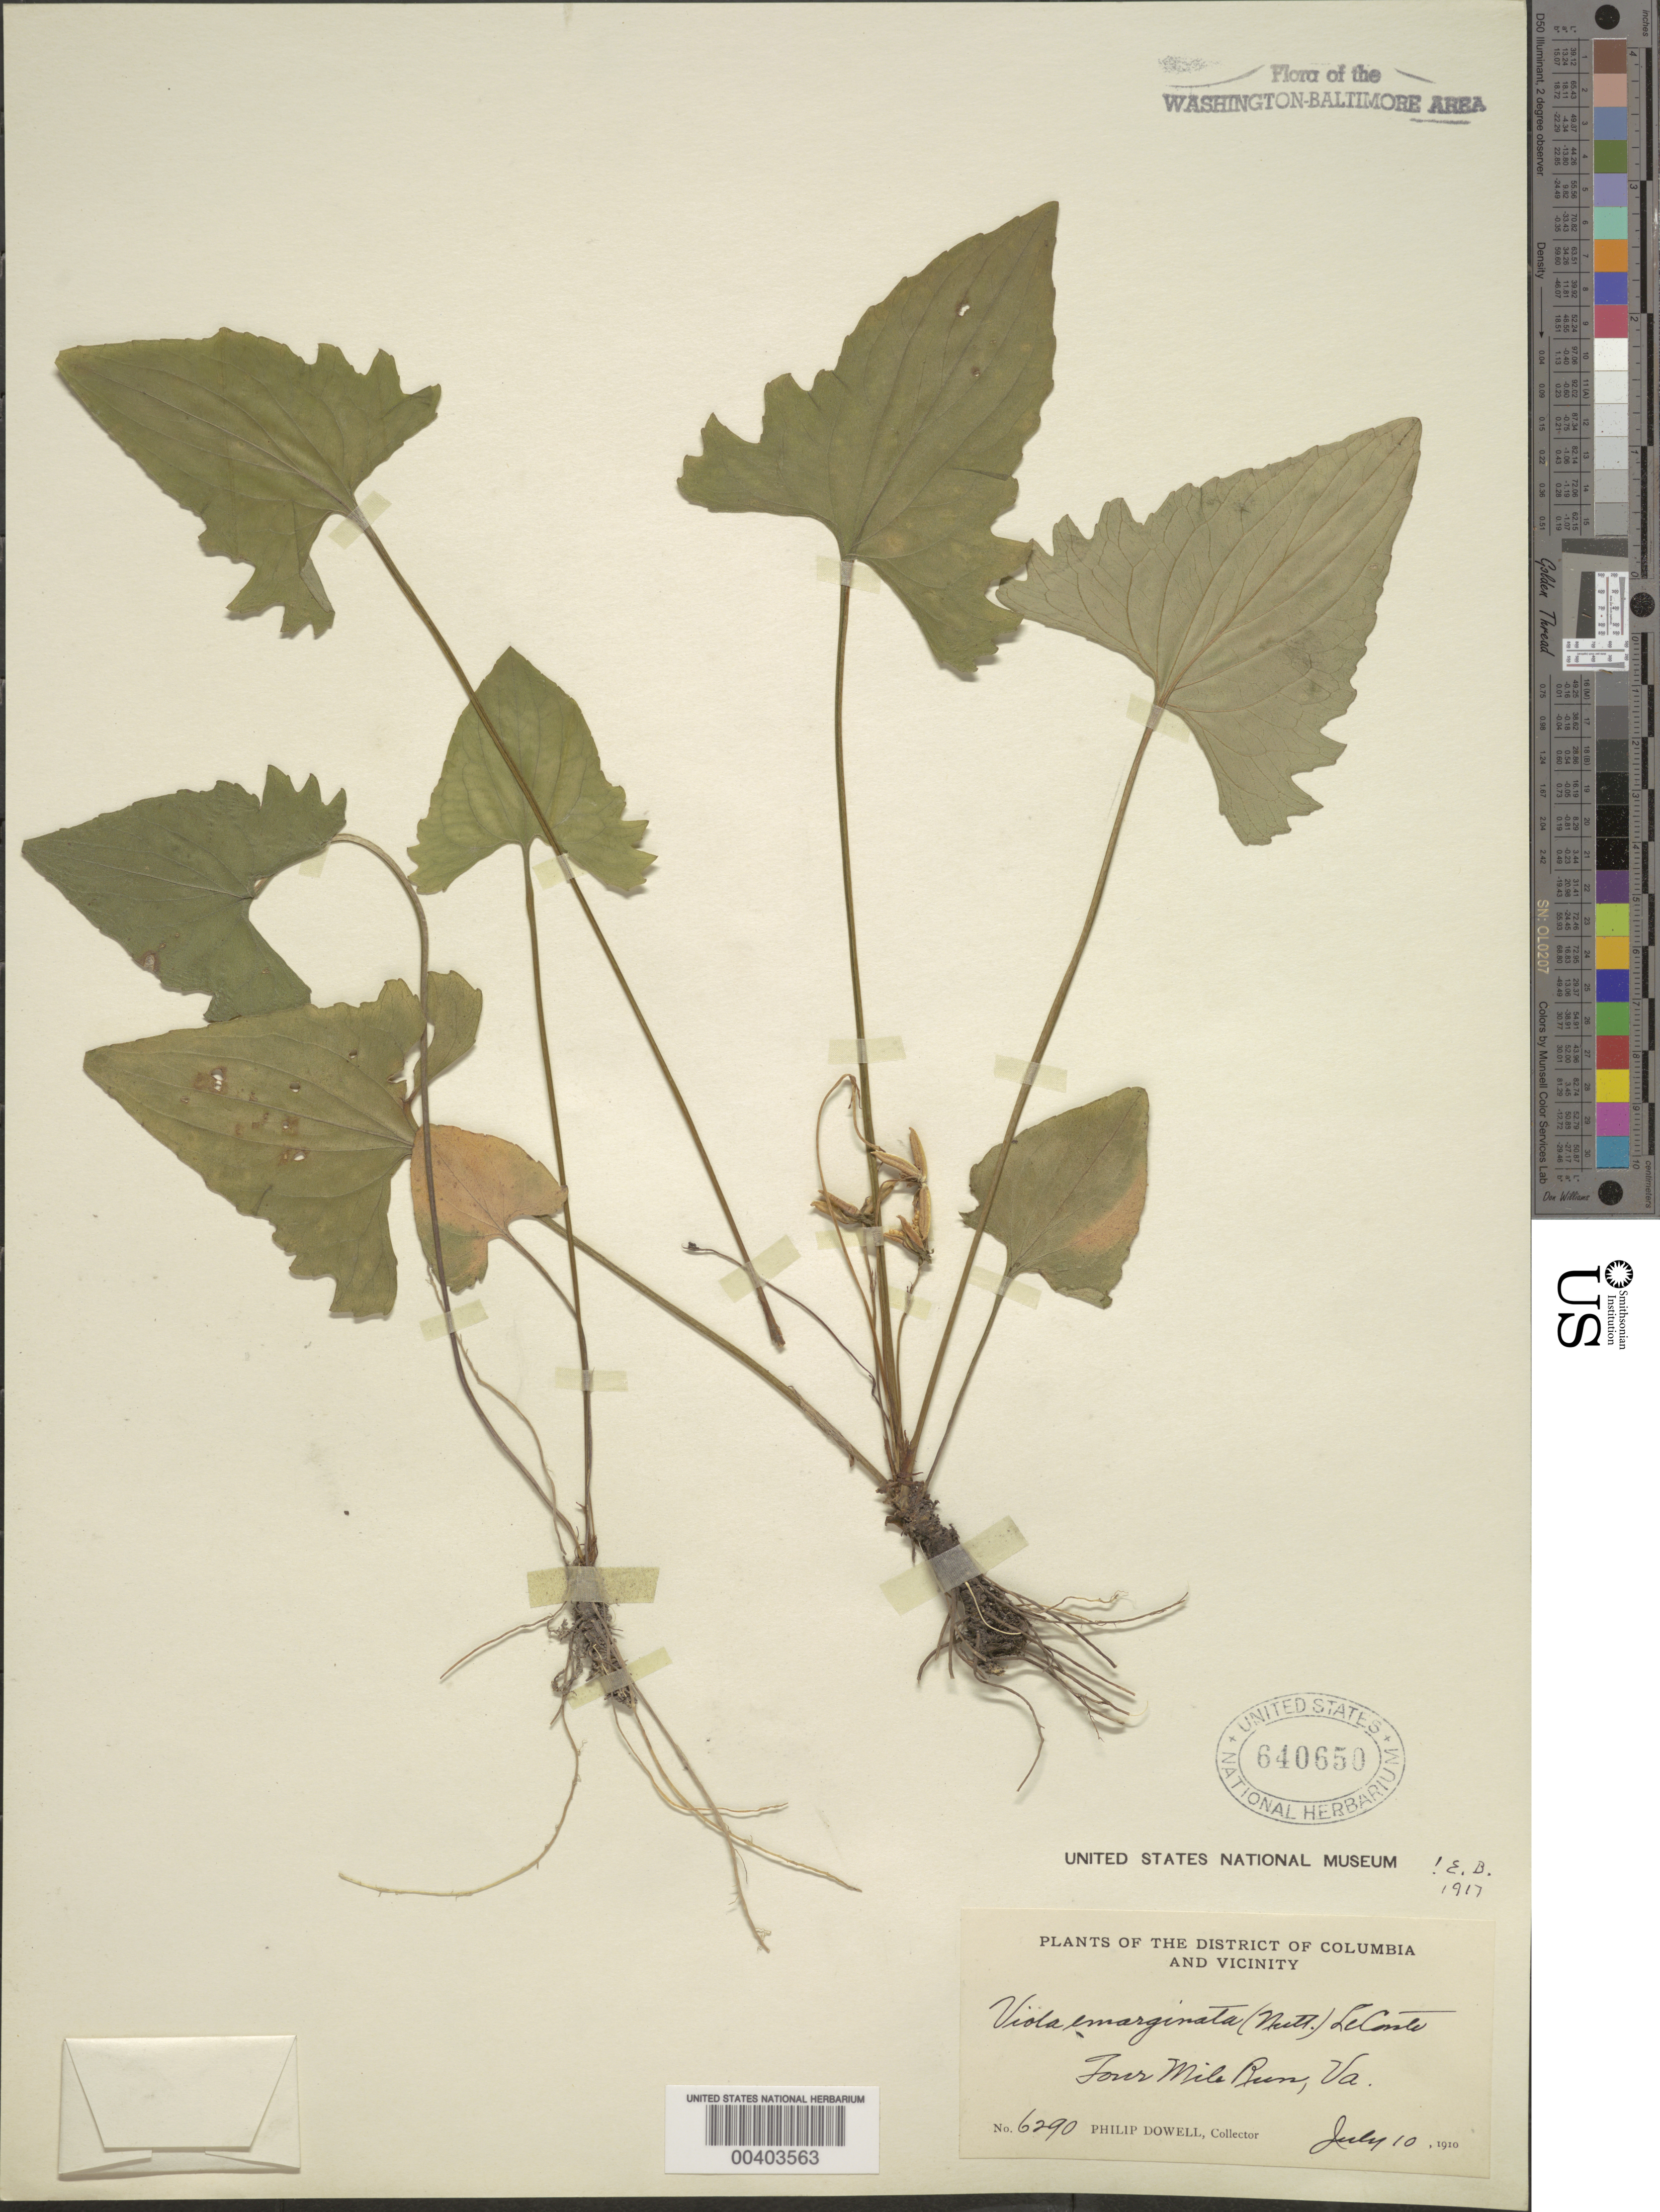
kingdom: Plantae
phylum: Tracheophyta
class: Magnoliopsida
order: Malpighiales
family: Violaceae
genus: Viola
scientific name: Viola sagittata var. sagittata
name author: Aiton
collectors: P. Dowell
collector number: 6290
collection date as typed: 10 Jul 1910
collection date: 1910-07-10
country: United States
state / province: Virginia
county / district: Arlington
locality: Four Mile Run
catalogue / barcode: US 640650